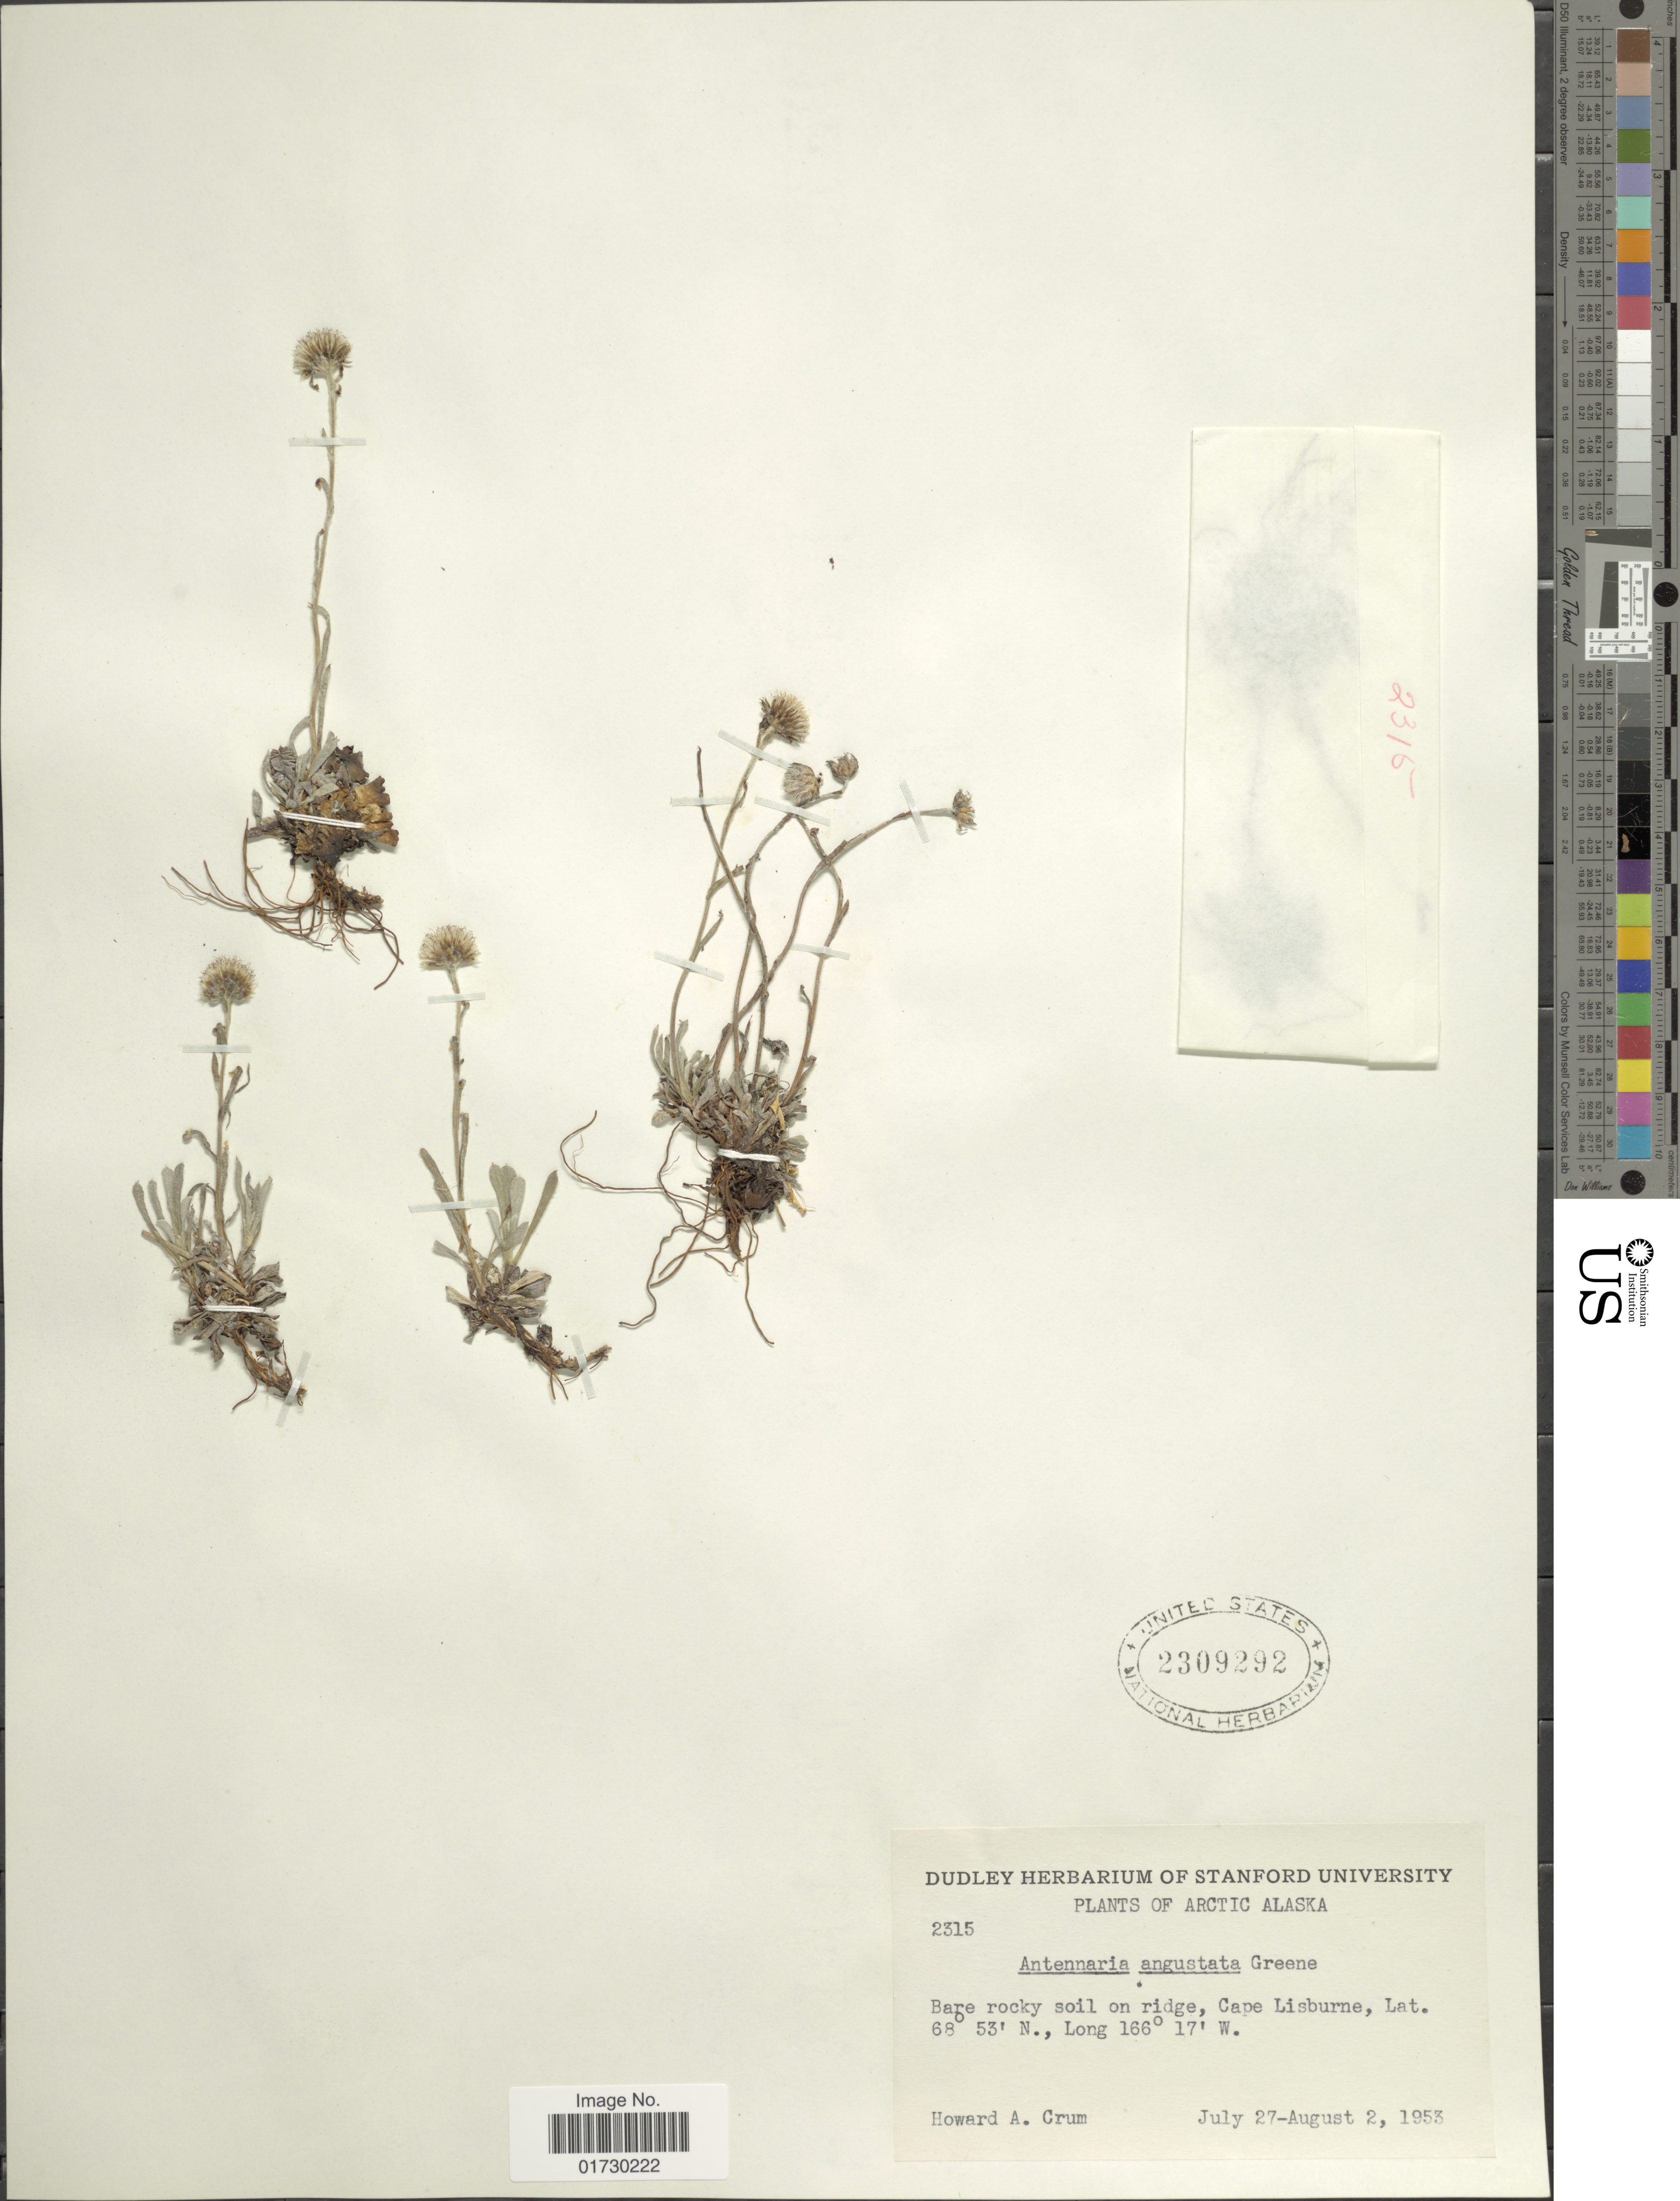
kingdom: Plantae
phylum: Tracheophyta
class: Magnoliopsida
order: Asterales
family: Asteraceae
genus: Antennaria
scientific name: Antennaria angustata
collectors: H. A. Crum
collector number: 2315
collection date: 1953-07-27/1953-08-02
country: United States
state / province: Alaska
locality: Arctic Alaska, Bare rocky soil on ridge, cape Lisburne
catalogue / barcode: US 2309292